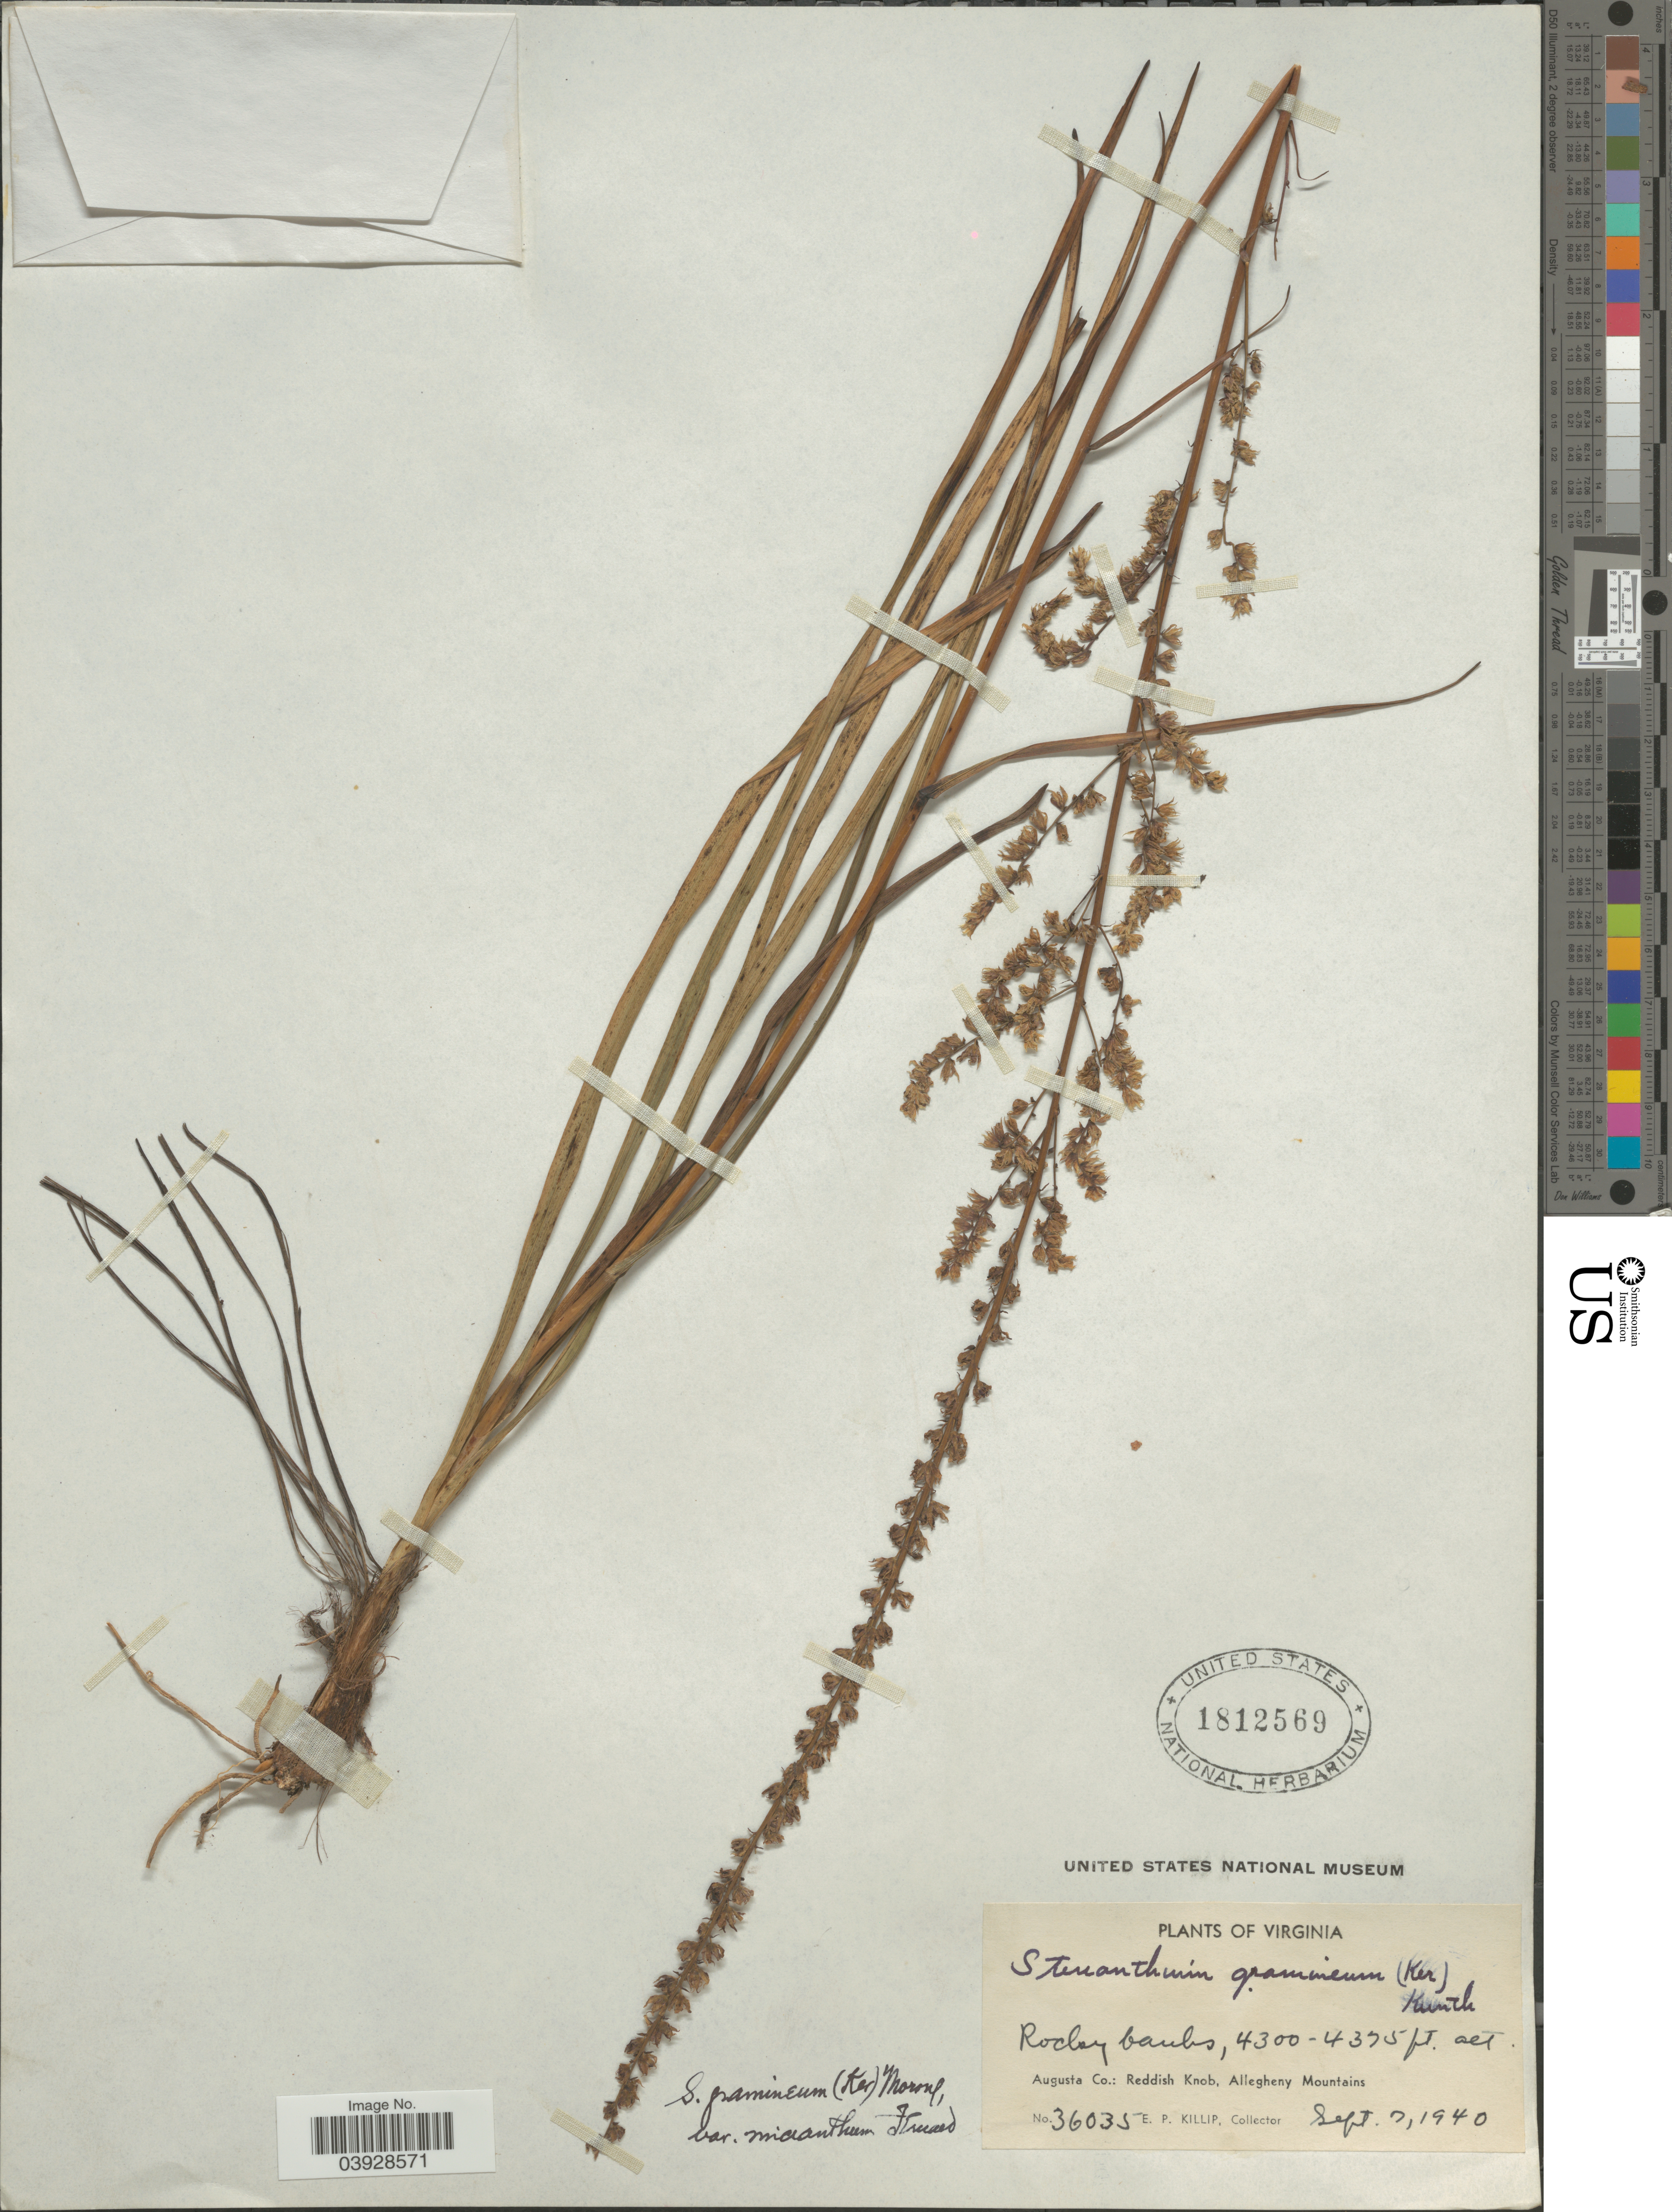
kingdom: Plantae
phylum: Tracheophyta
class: Liliopsida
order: Liliales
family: Melanthiaceae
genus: Stenanthium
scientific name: Stenanthium gramineum var. micranthum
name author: Fernald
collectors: E. P. Killip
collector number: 36035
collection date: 1940-09-07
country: United States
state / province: Virginia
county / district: Augusta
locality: Augusta Co.: Reddish Knob, Allegheny Mountains.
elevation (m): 1311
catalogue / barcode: US 1812569